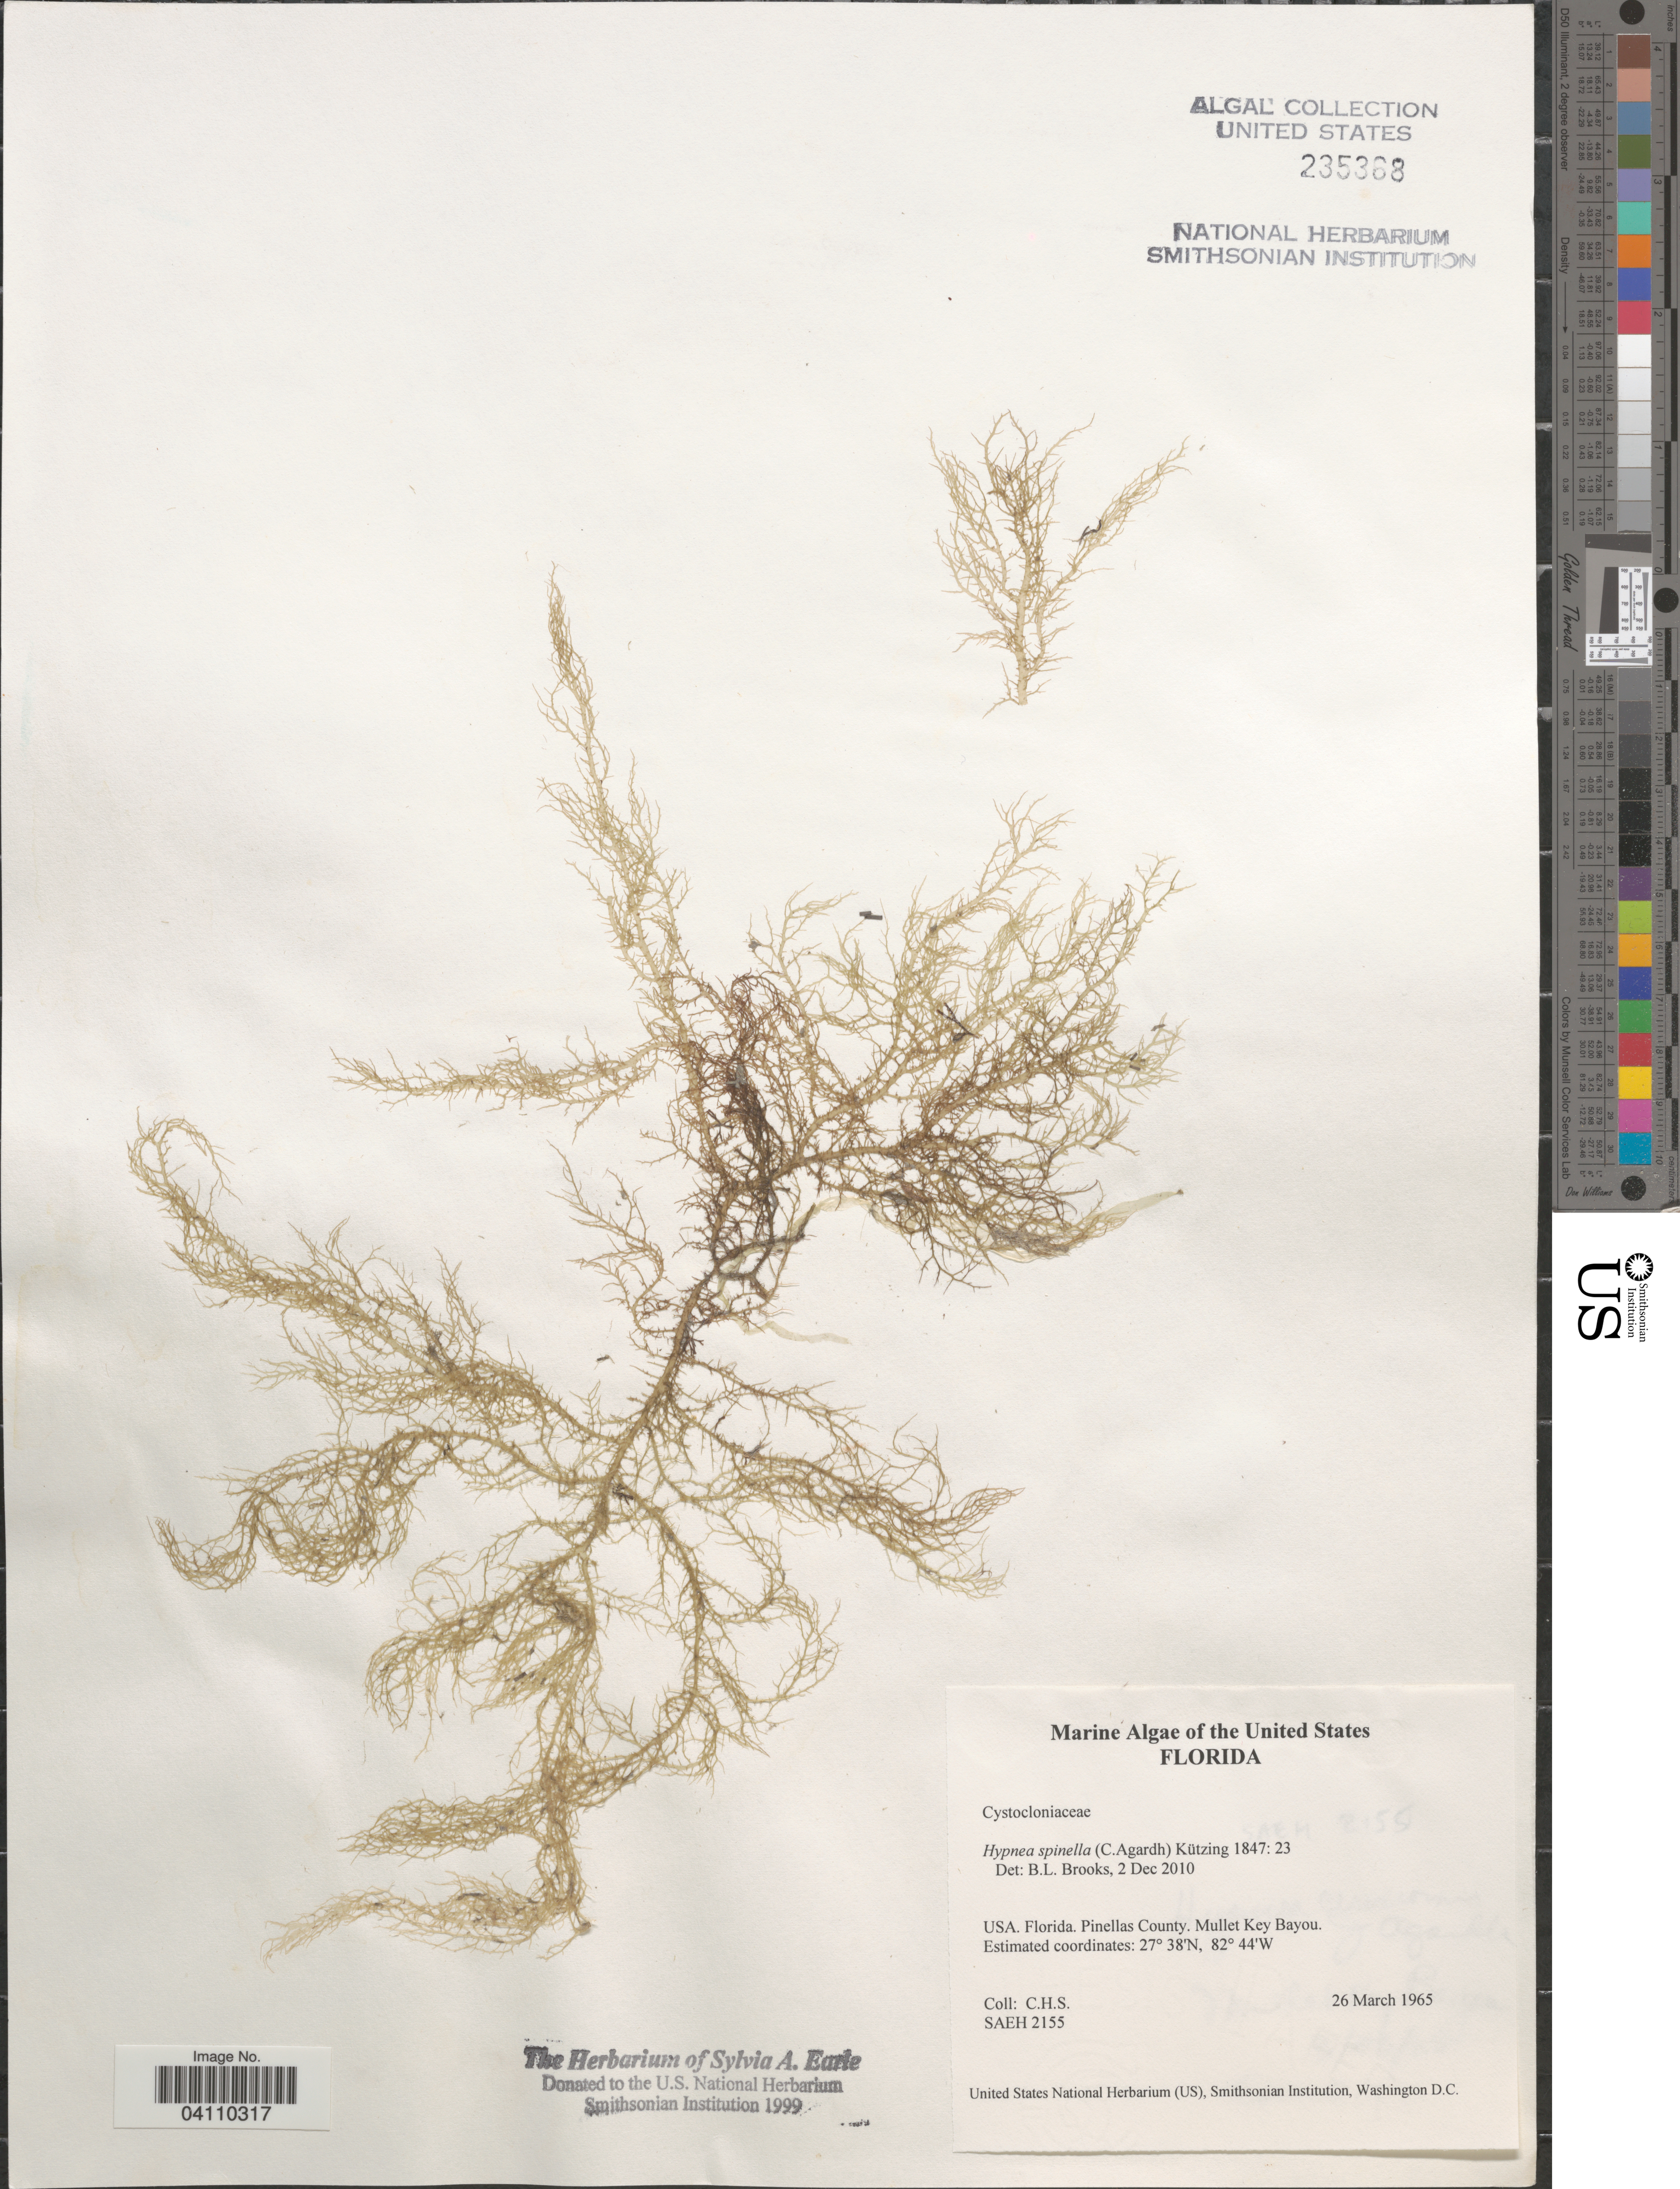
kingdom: Plantae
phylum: Rhodophyta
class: Florideophyceae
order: Gigartinales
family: Cystocloniaceae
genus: Hypnea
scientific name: Hypnea spinella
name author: (C. Agardh) Kütz.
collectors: C. H. S.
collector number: SAEH2155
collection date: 1965-03-26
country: United States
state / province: Florida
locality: Pinellas County. Mullet Key Bayou.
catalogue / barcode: US 235368